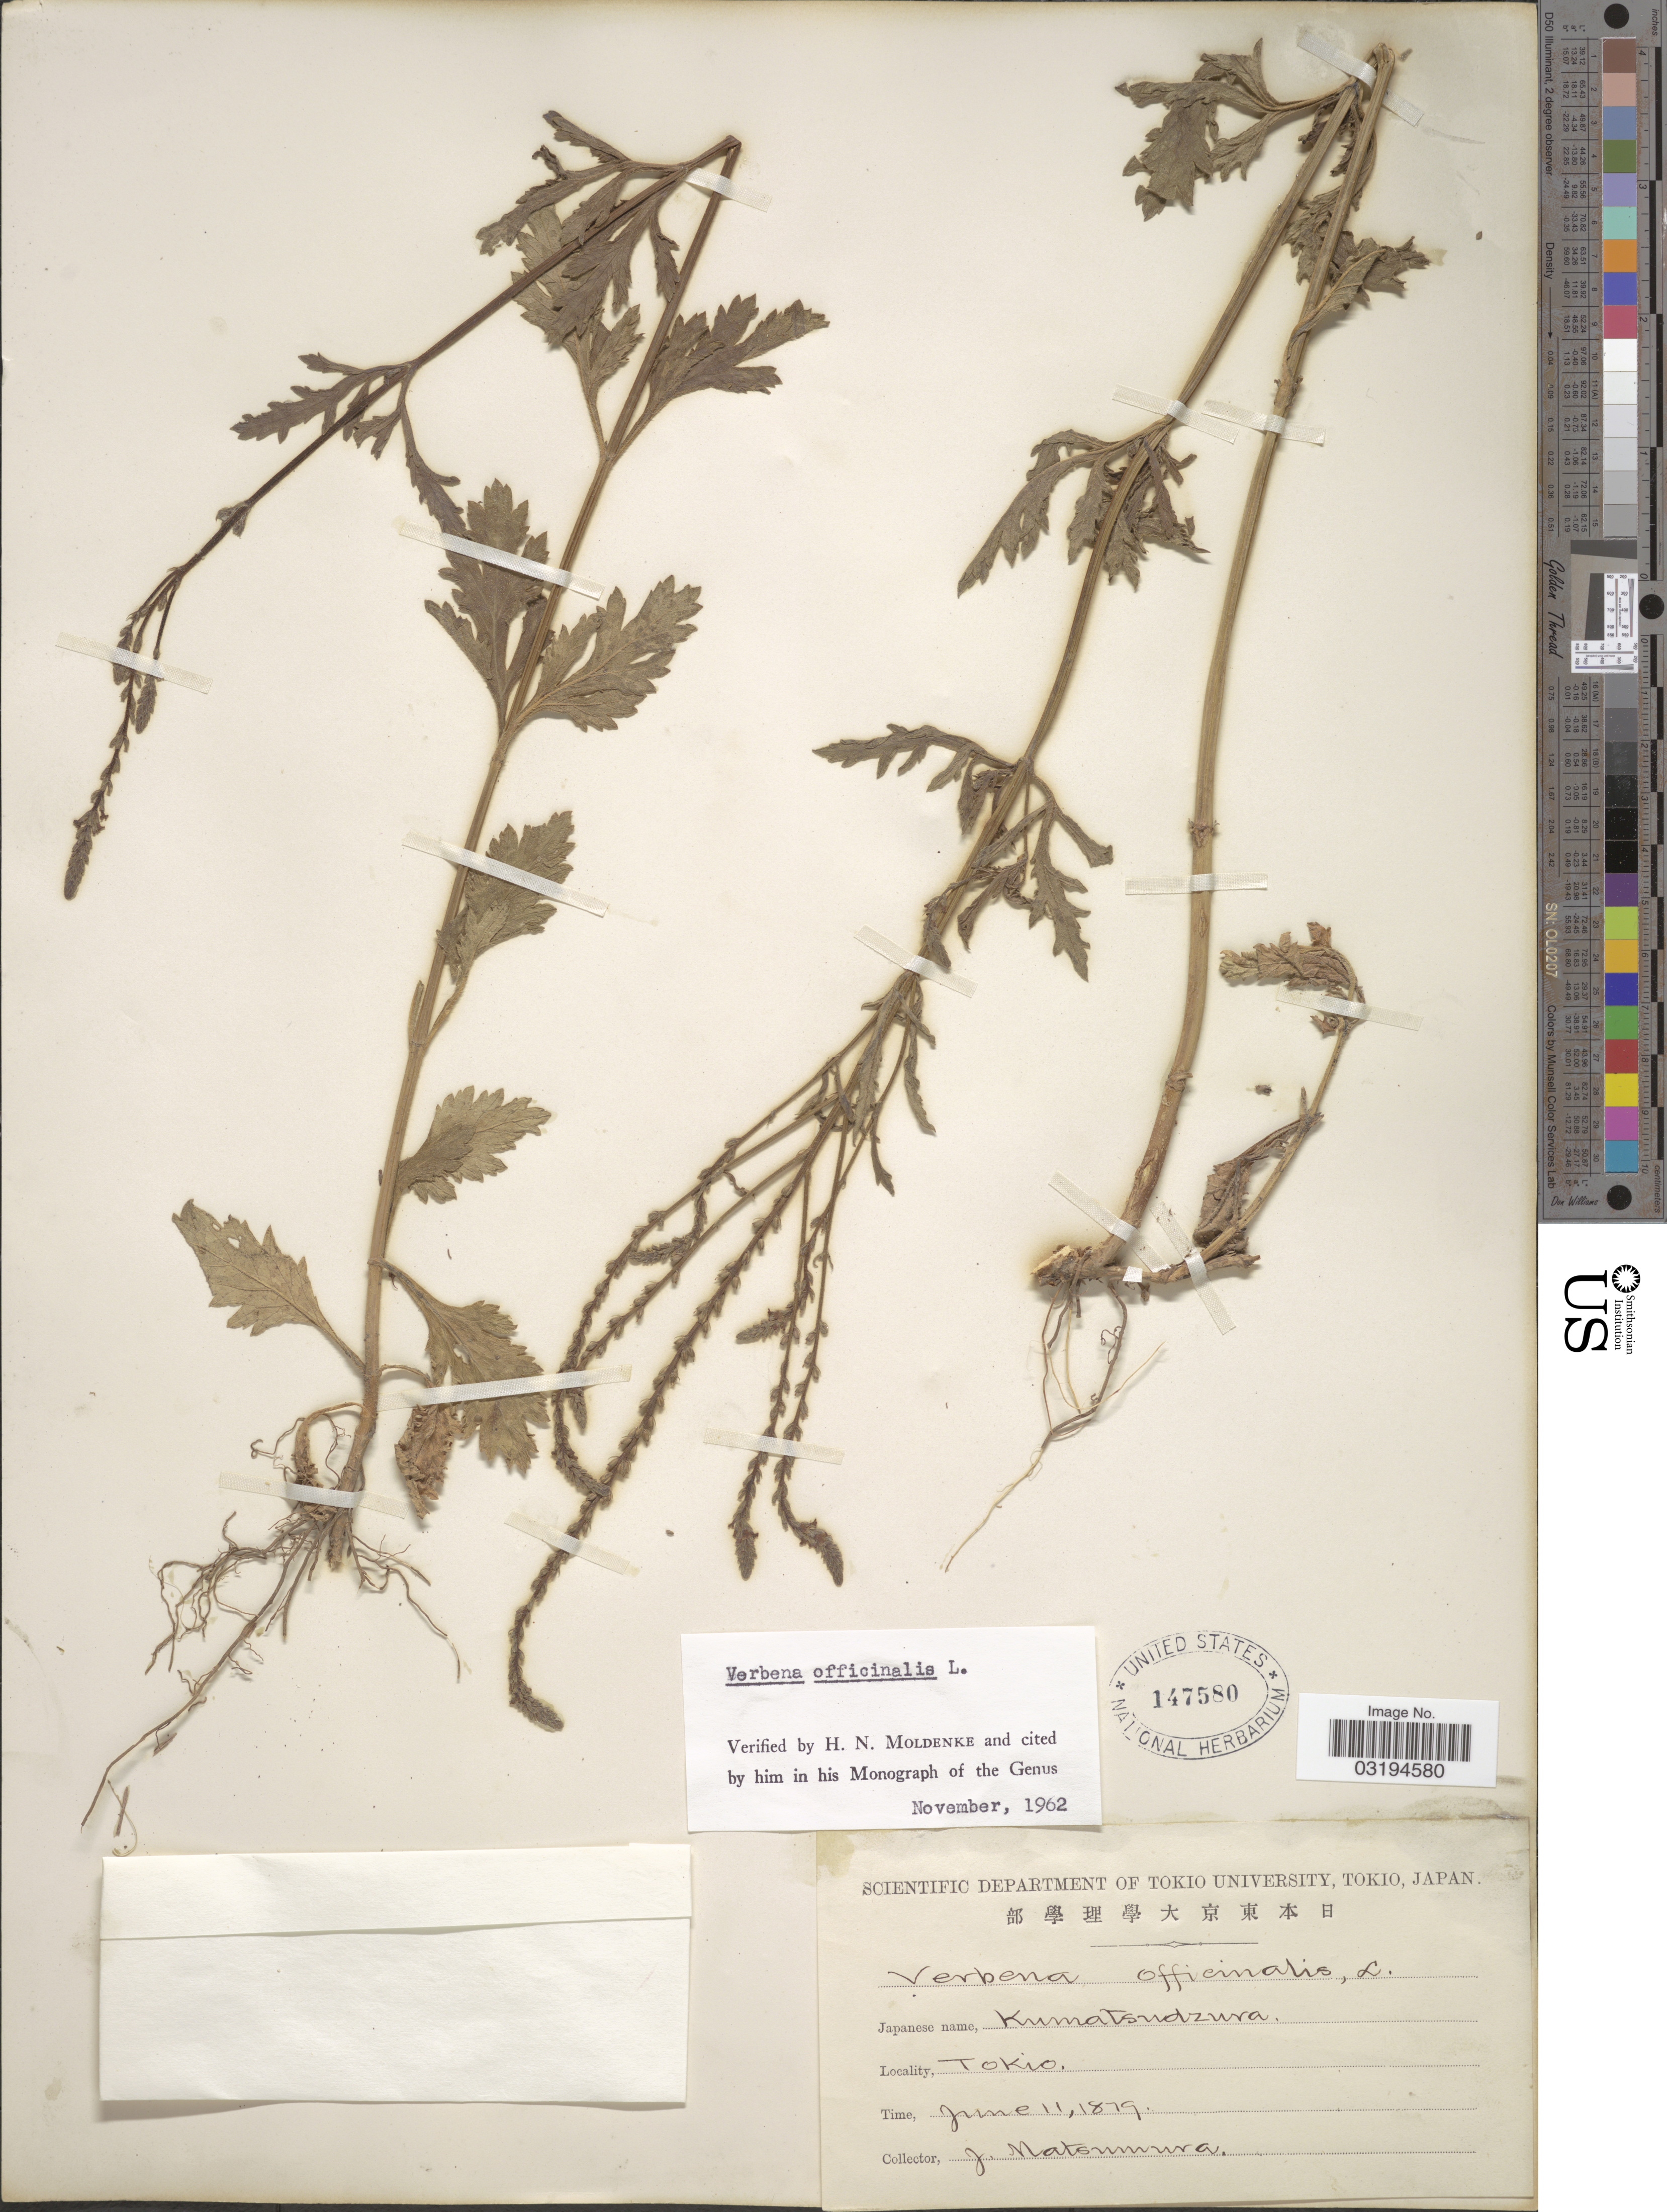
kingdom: Plantae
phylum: Tracheophyta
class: Magnoliopsida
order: Lamiales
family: Verbenaceae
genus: Verbena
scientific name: Verbena officinalis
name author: L.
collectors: J. Natsumura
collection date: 1879-06-11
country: Japan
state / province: Tokyo, Federal City of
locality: Tokio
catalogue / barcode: US 147580